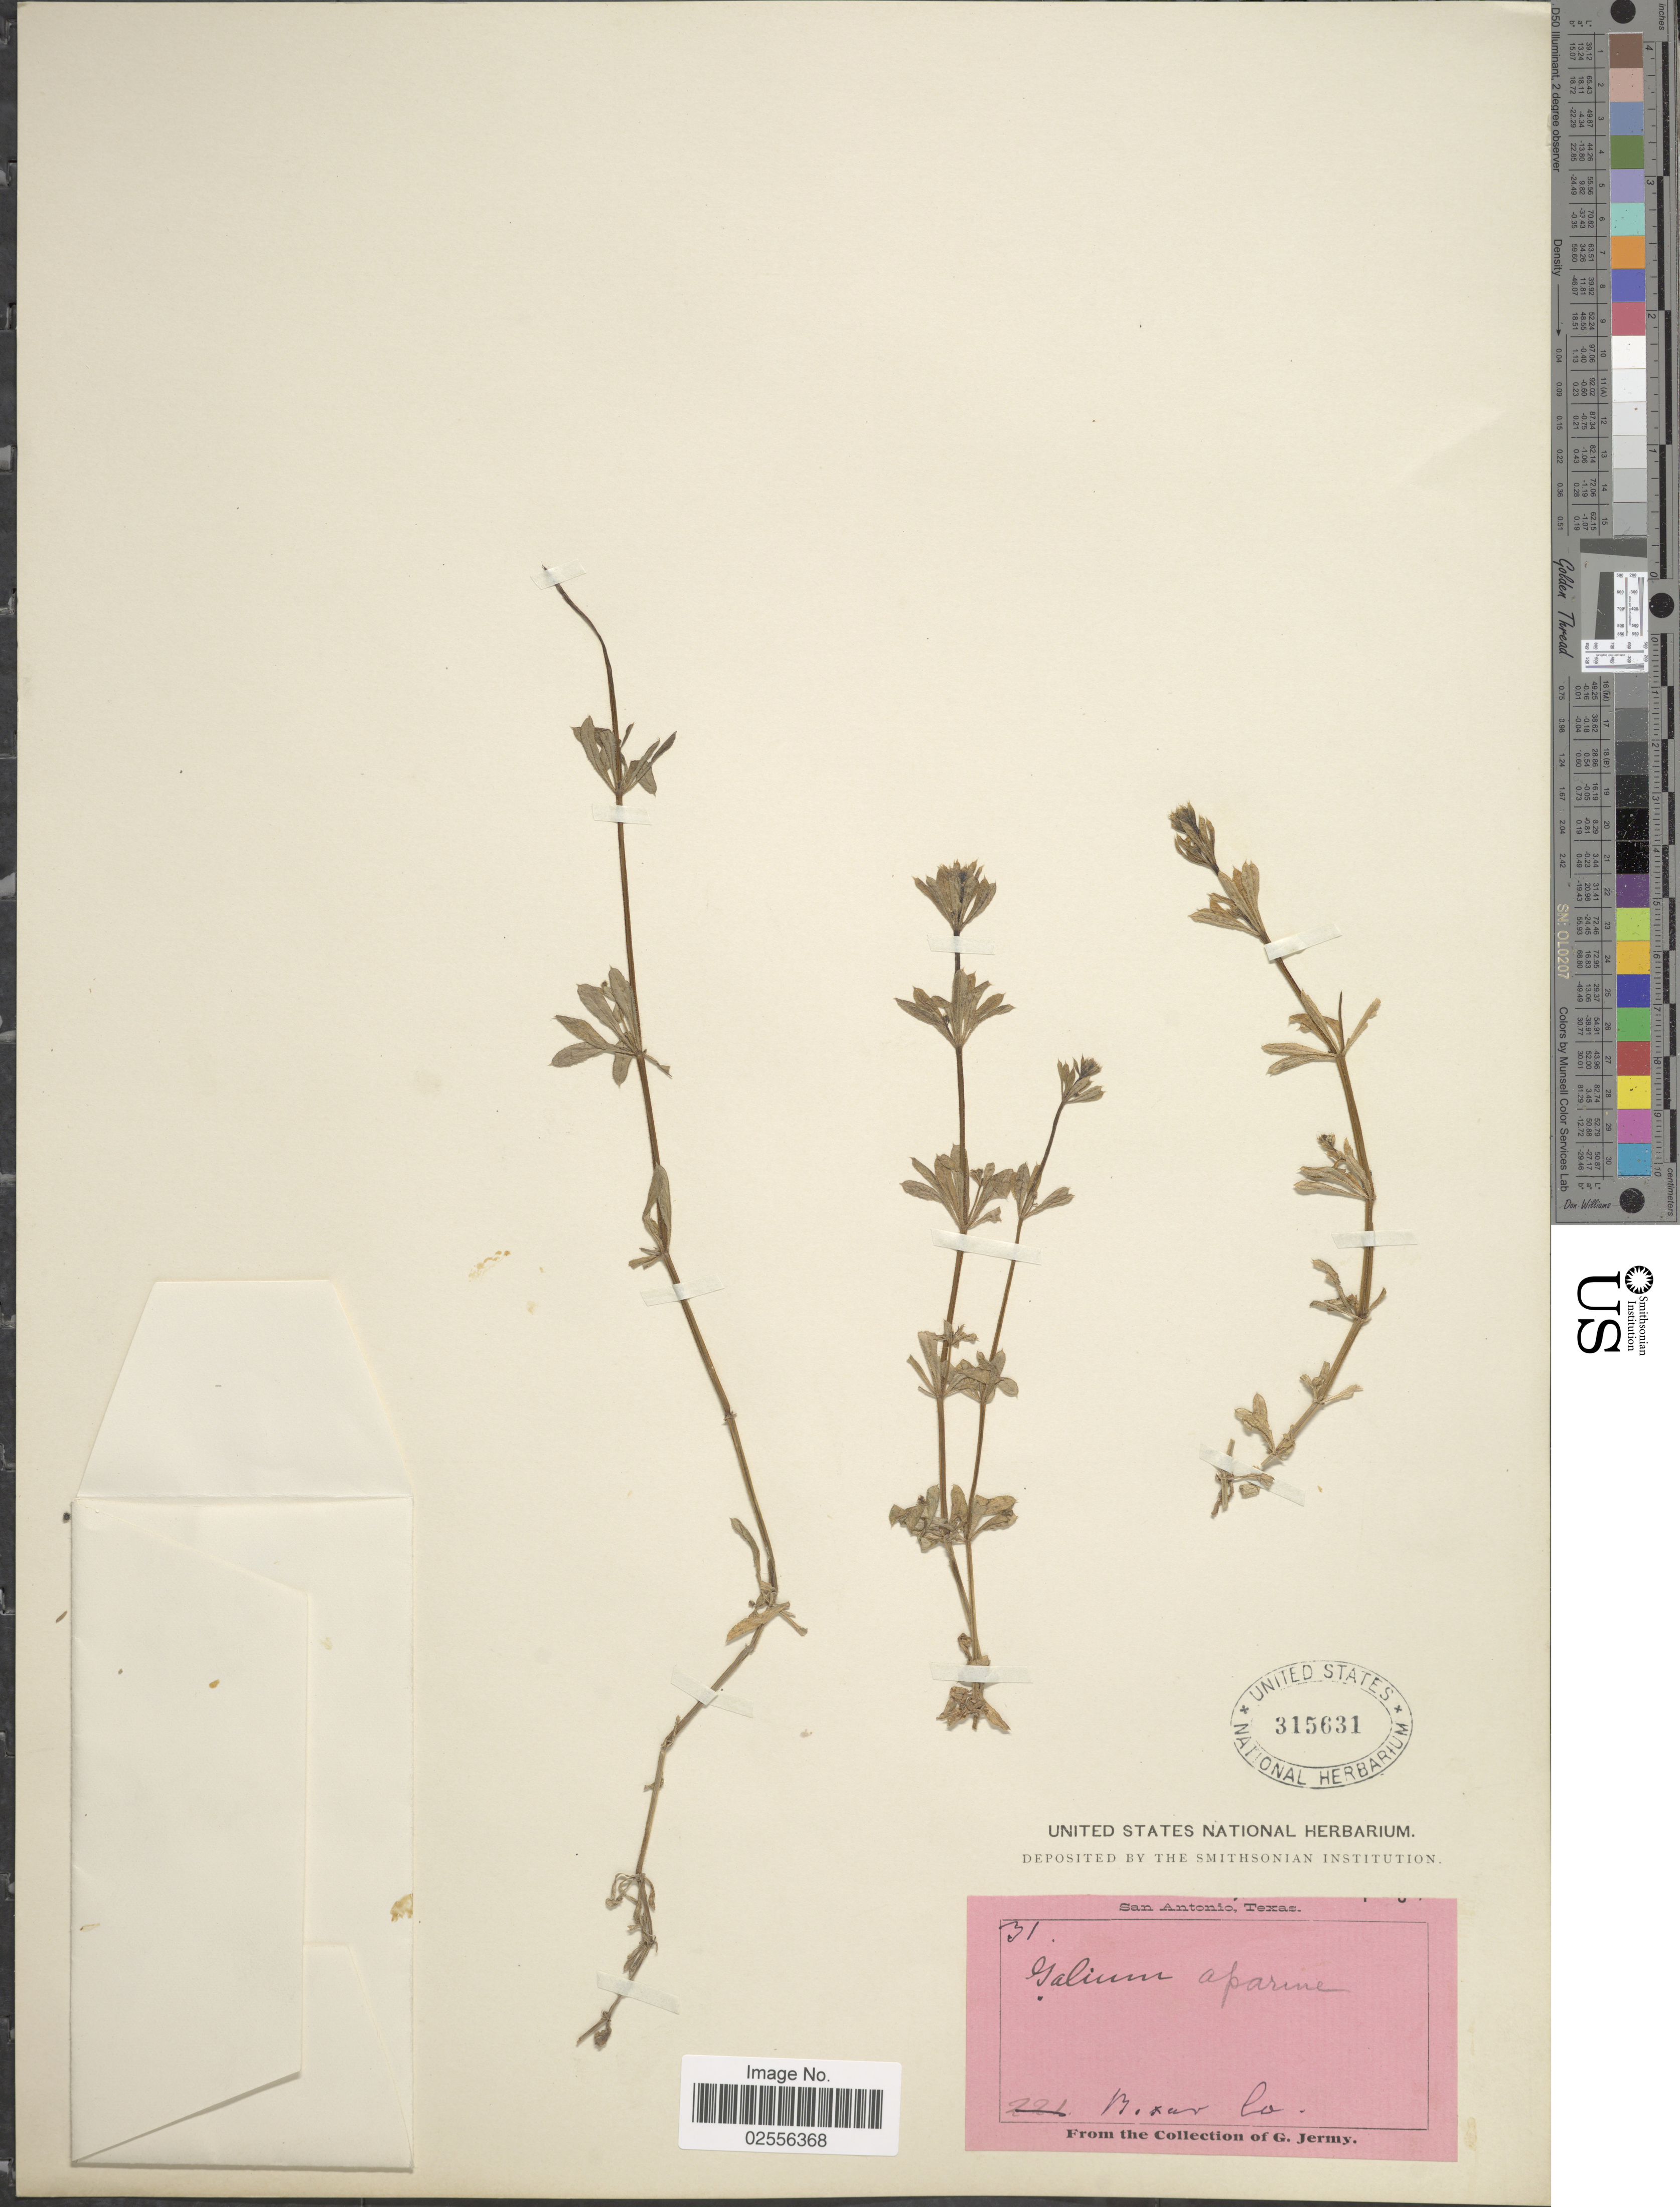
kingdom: Plantae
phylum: Tracheophyta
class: Magnoliopsida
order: Gentianales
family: Rubiaceae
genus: Galium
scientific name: Galium aparine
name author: L.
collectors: G. Jermy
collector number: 31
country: United States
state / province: Texas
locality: San Antonio. Bexar Co.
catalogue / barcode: US 315631